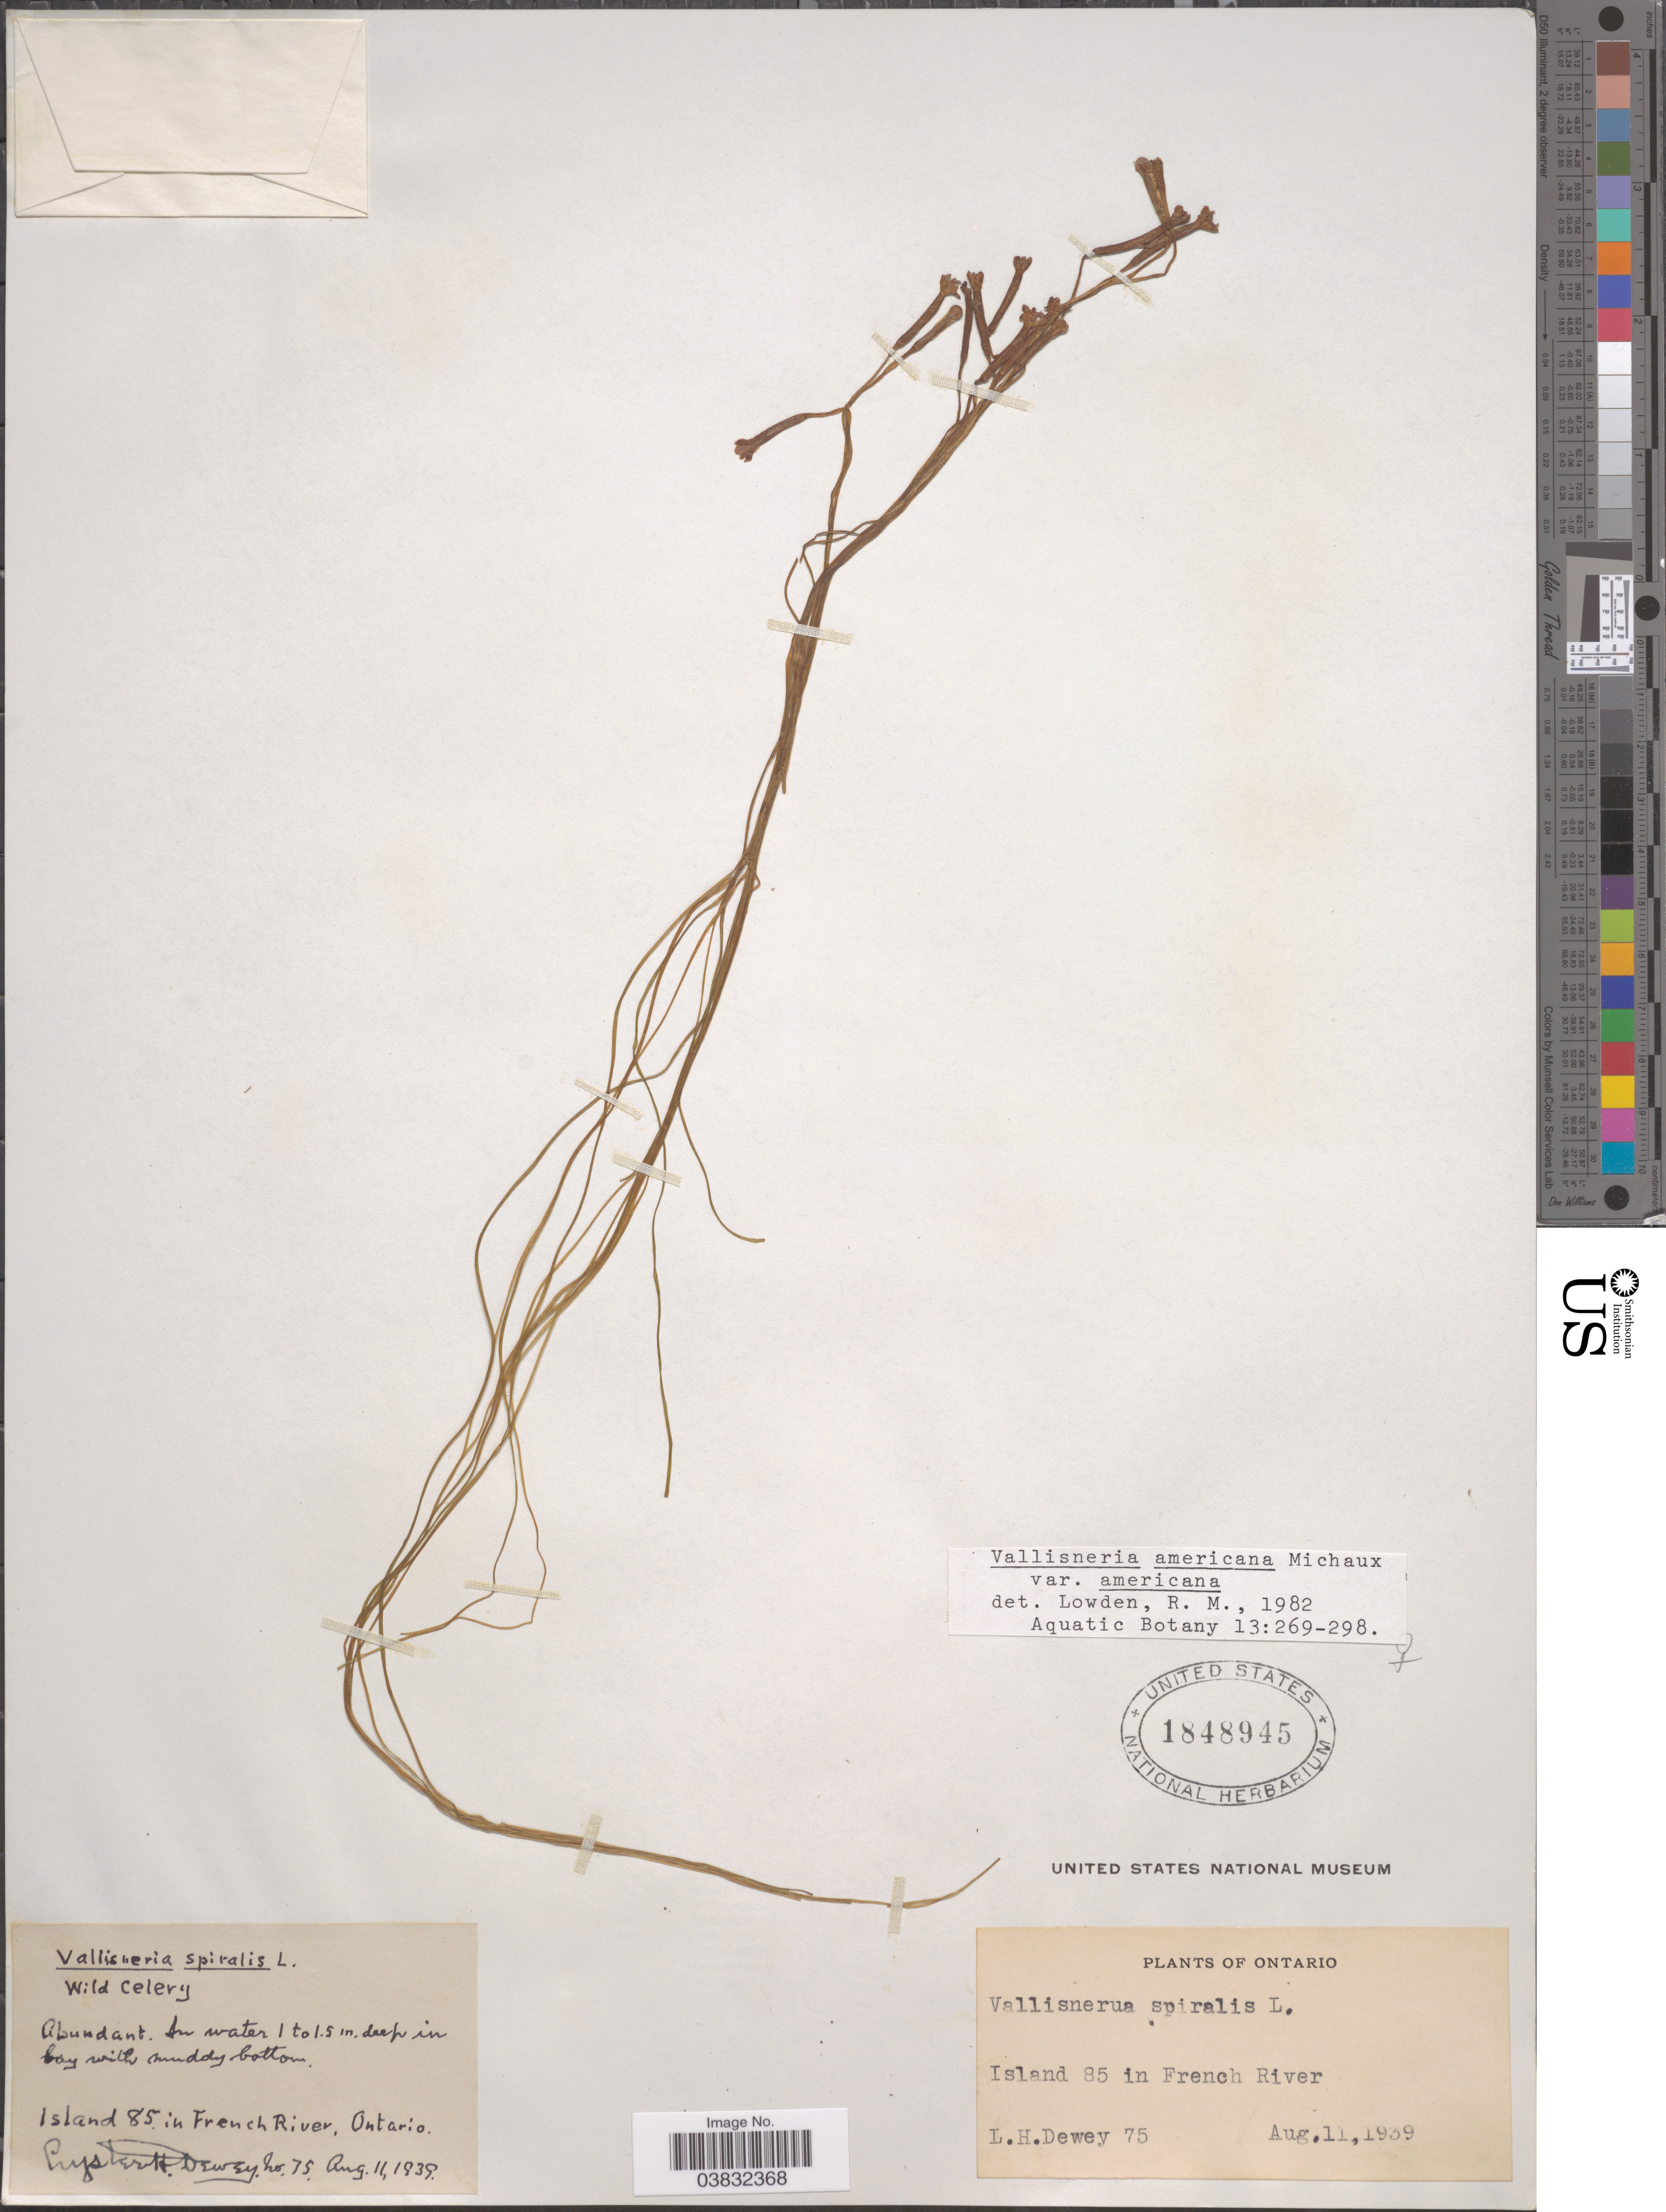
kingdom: Plantae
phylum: Tracheophyta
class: Liliopsida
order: Alismatales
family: Hydrocharitaceae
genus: Vallisneria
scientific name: Vallisneria americana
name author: Michx.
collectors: L. H. Dewey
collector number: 75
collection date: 1939-08-11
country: Canada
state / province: Ontario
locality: Island 85 in French River.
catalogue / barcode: US 1848945